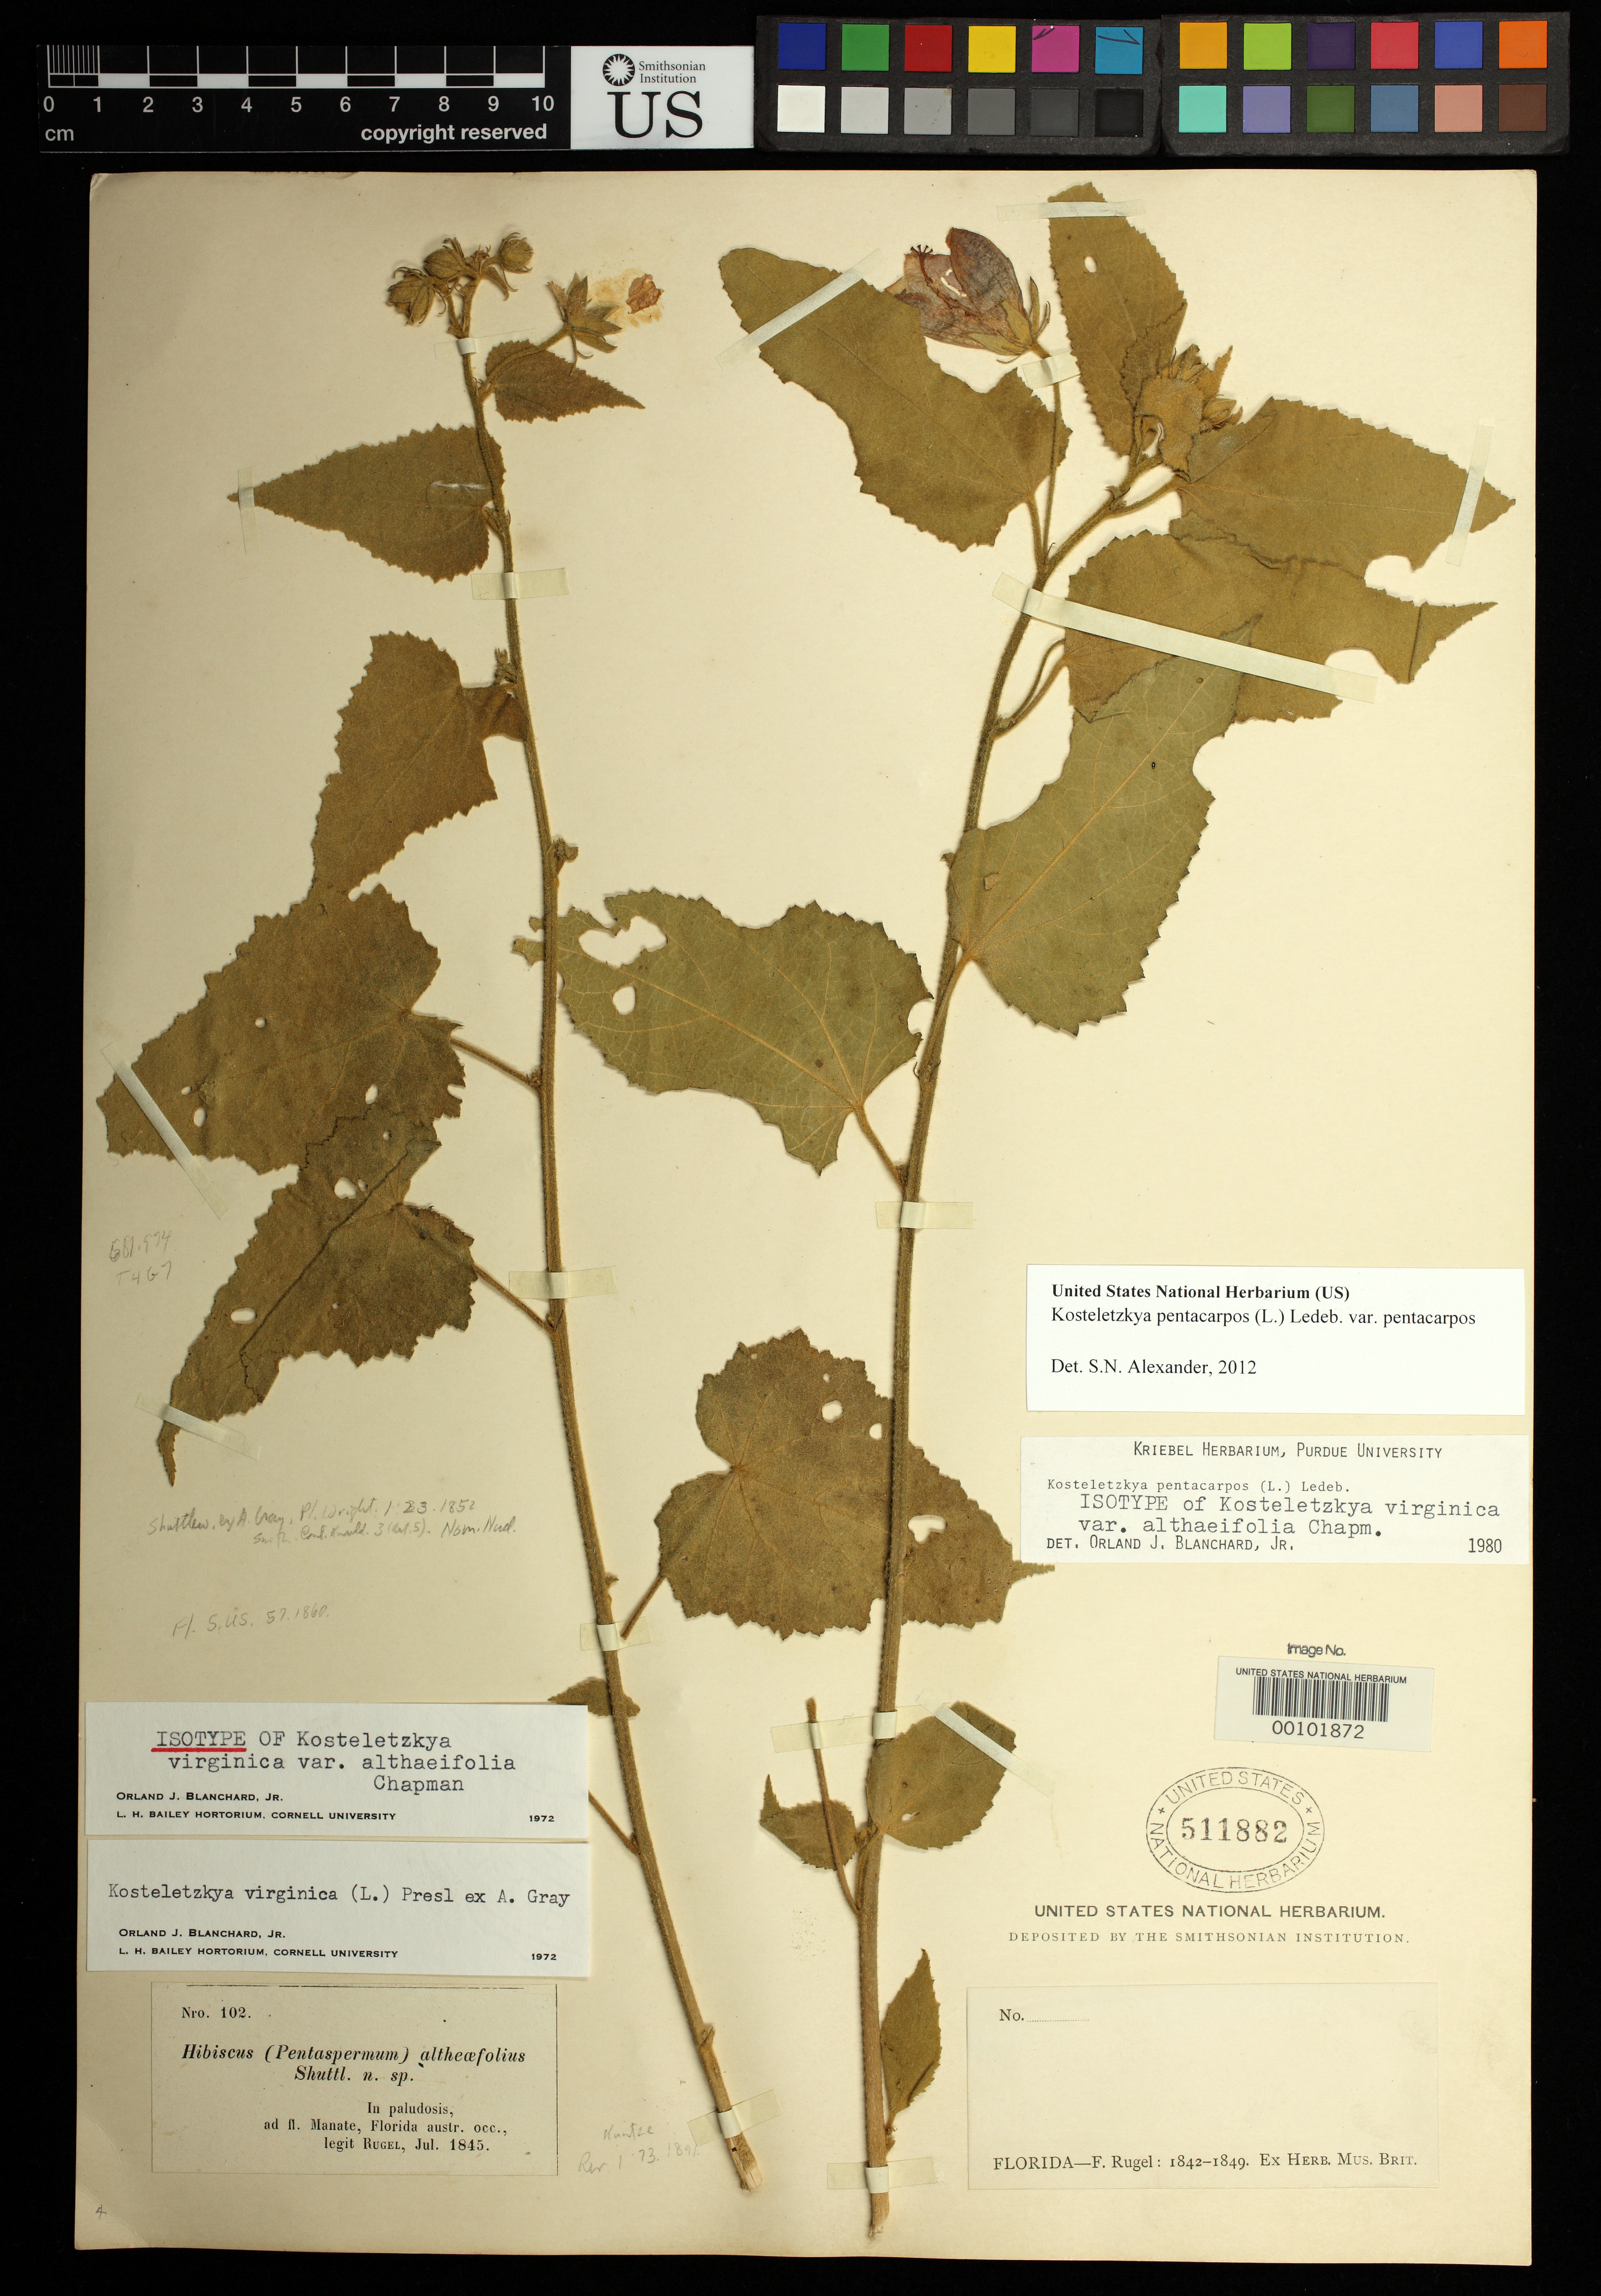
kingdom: Plantae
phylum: Tracheophyta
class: Magnoliopsida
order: Malvales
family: Malvaceae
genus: Kosteletzkya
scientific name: Kosteletzkya virginica var. althaeifolia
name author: Chapm.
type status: Isolectotype; Lectotype; Type Collection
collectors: F. Rugel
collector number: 102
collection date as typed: Jul 1845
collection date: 1845-07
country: United States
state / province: Florida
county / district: Manatee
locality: Ad fl. Manate, Florida austr. occ.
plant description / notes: Lectotypification by F. Areces & Fryxell (2007, with NY duplicate designated as lectotype) considered supersedable by S. Alexander et al. (2012, Castanea 77: 115), who designated this US sheet as the lectotype.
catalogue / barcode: US 511882